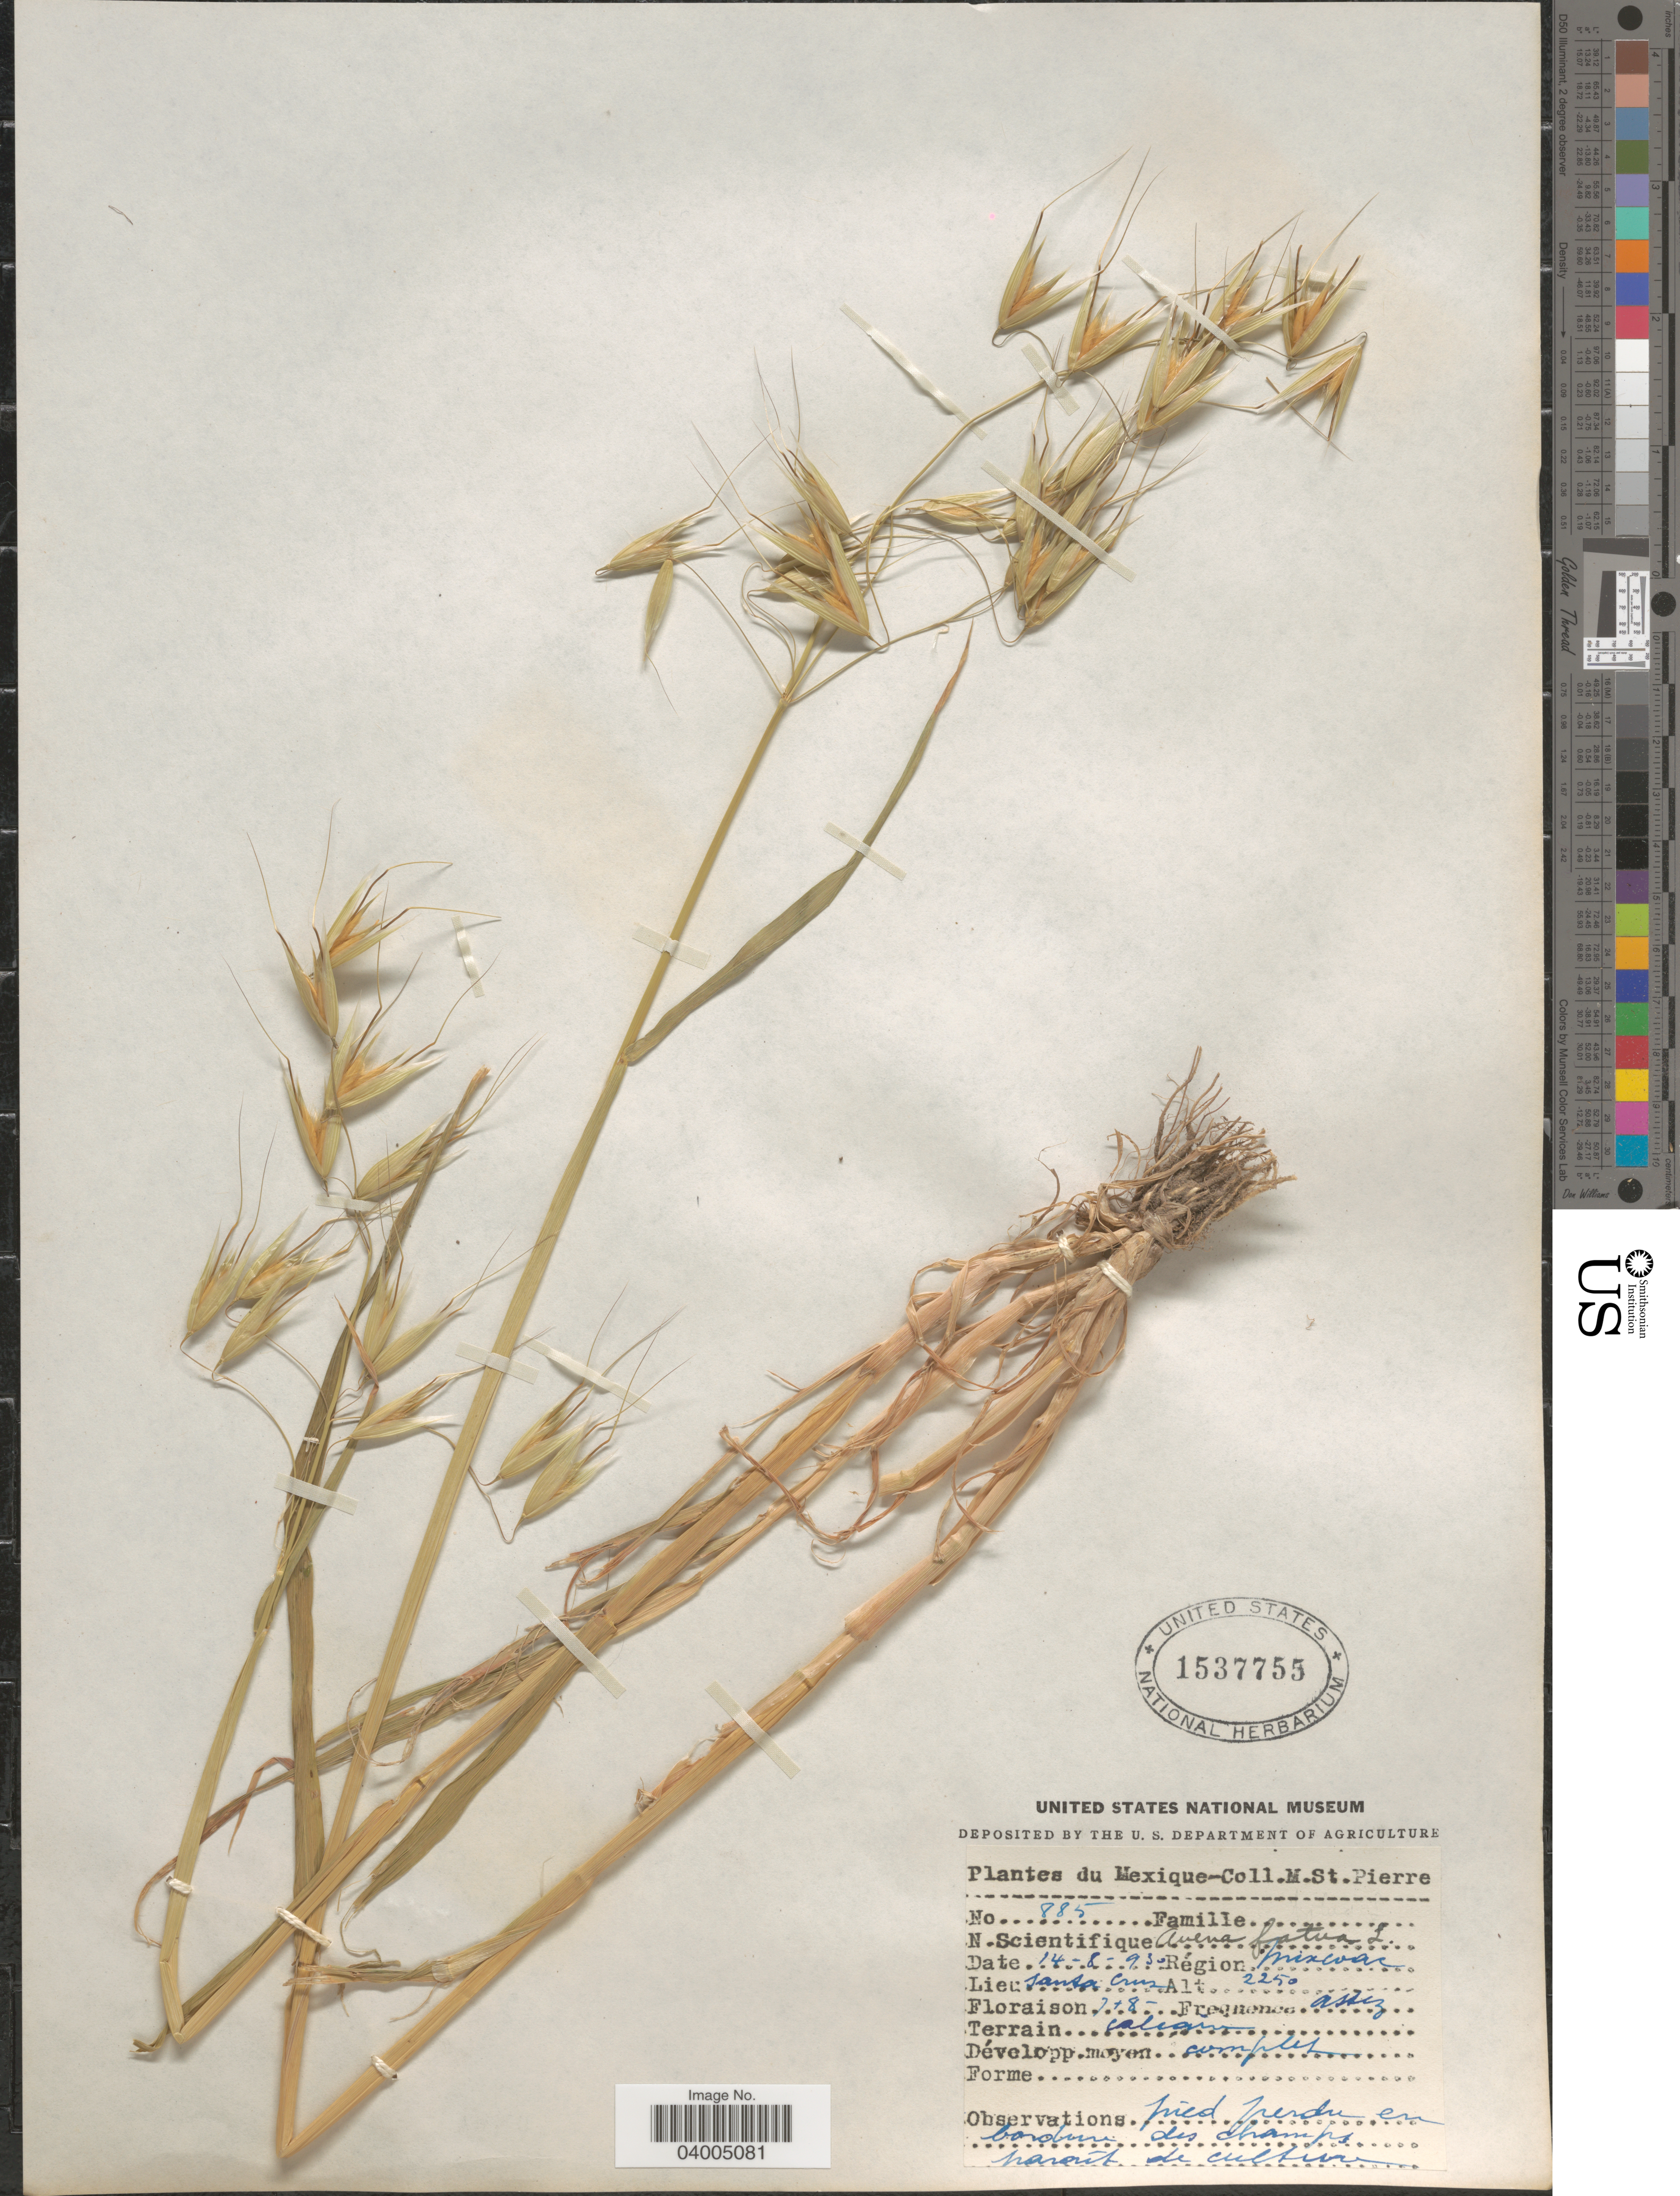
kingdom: Plantae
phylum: Tracheophyta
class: Liliopsida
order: Poales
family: Poaceae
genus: Avena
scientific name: Avena fatua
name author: L.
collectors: M. St. Pierre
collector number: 885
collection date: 1930-08-14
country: Mexico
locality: Région Mixcoac. Santa Cruz.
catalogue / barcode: US 1537755